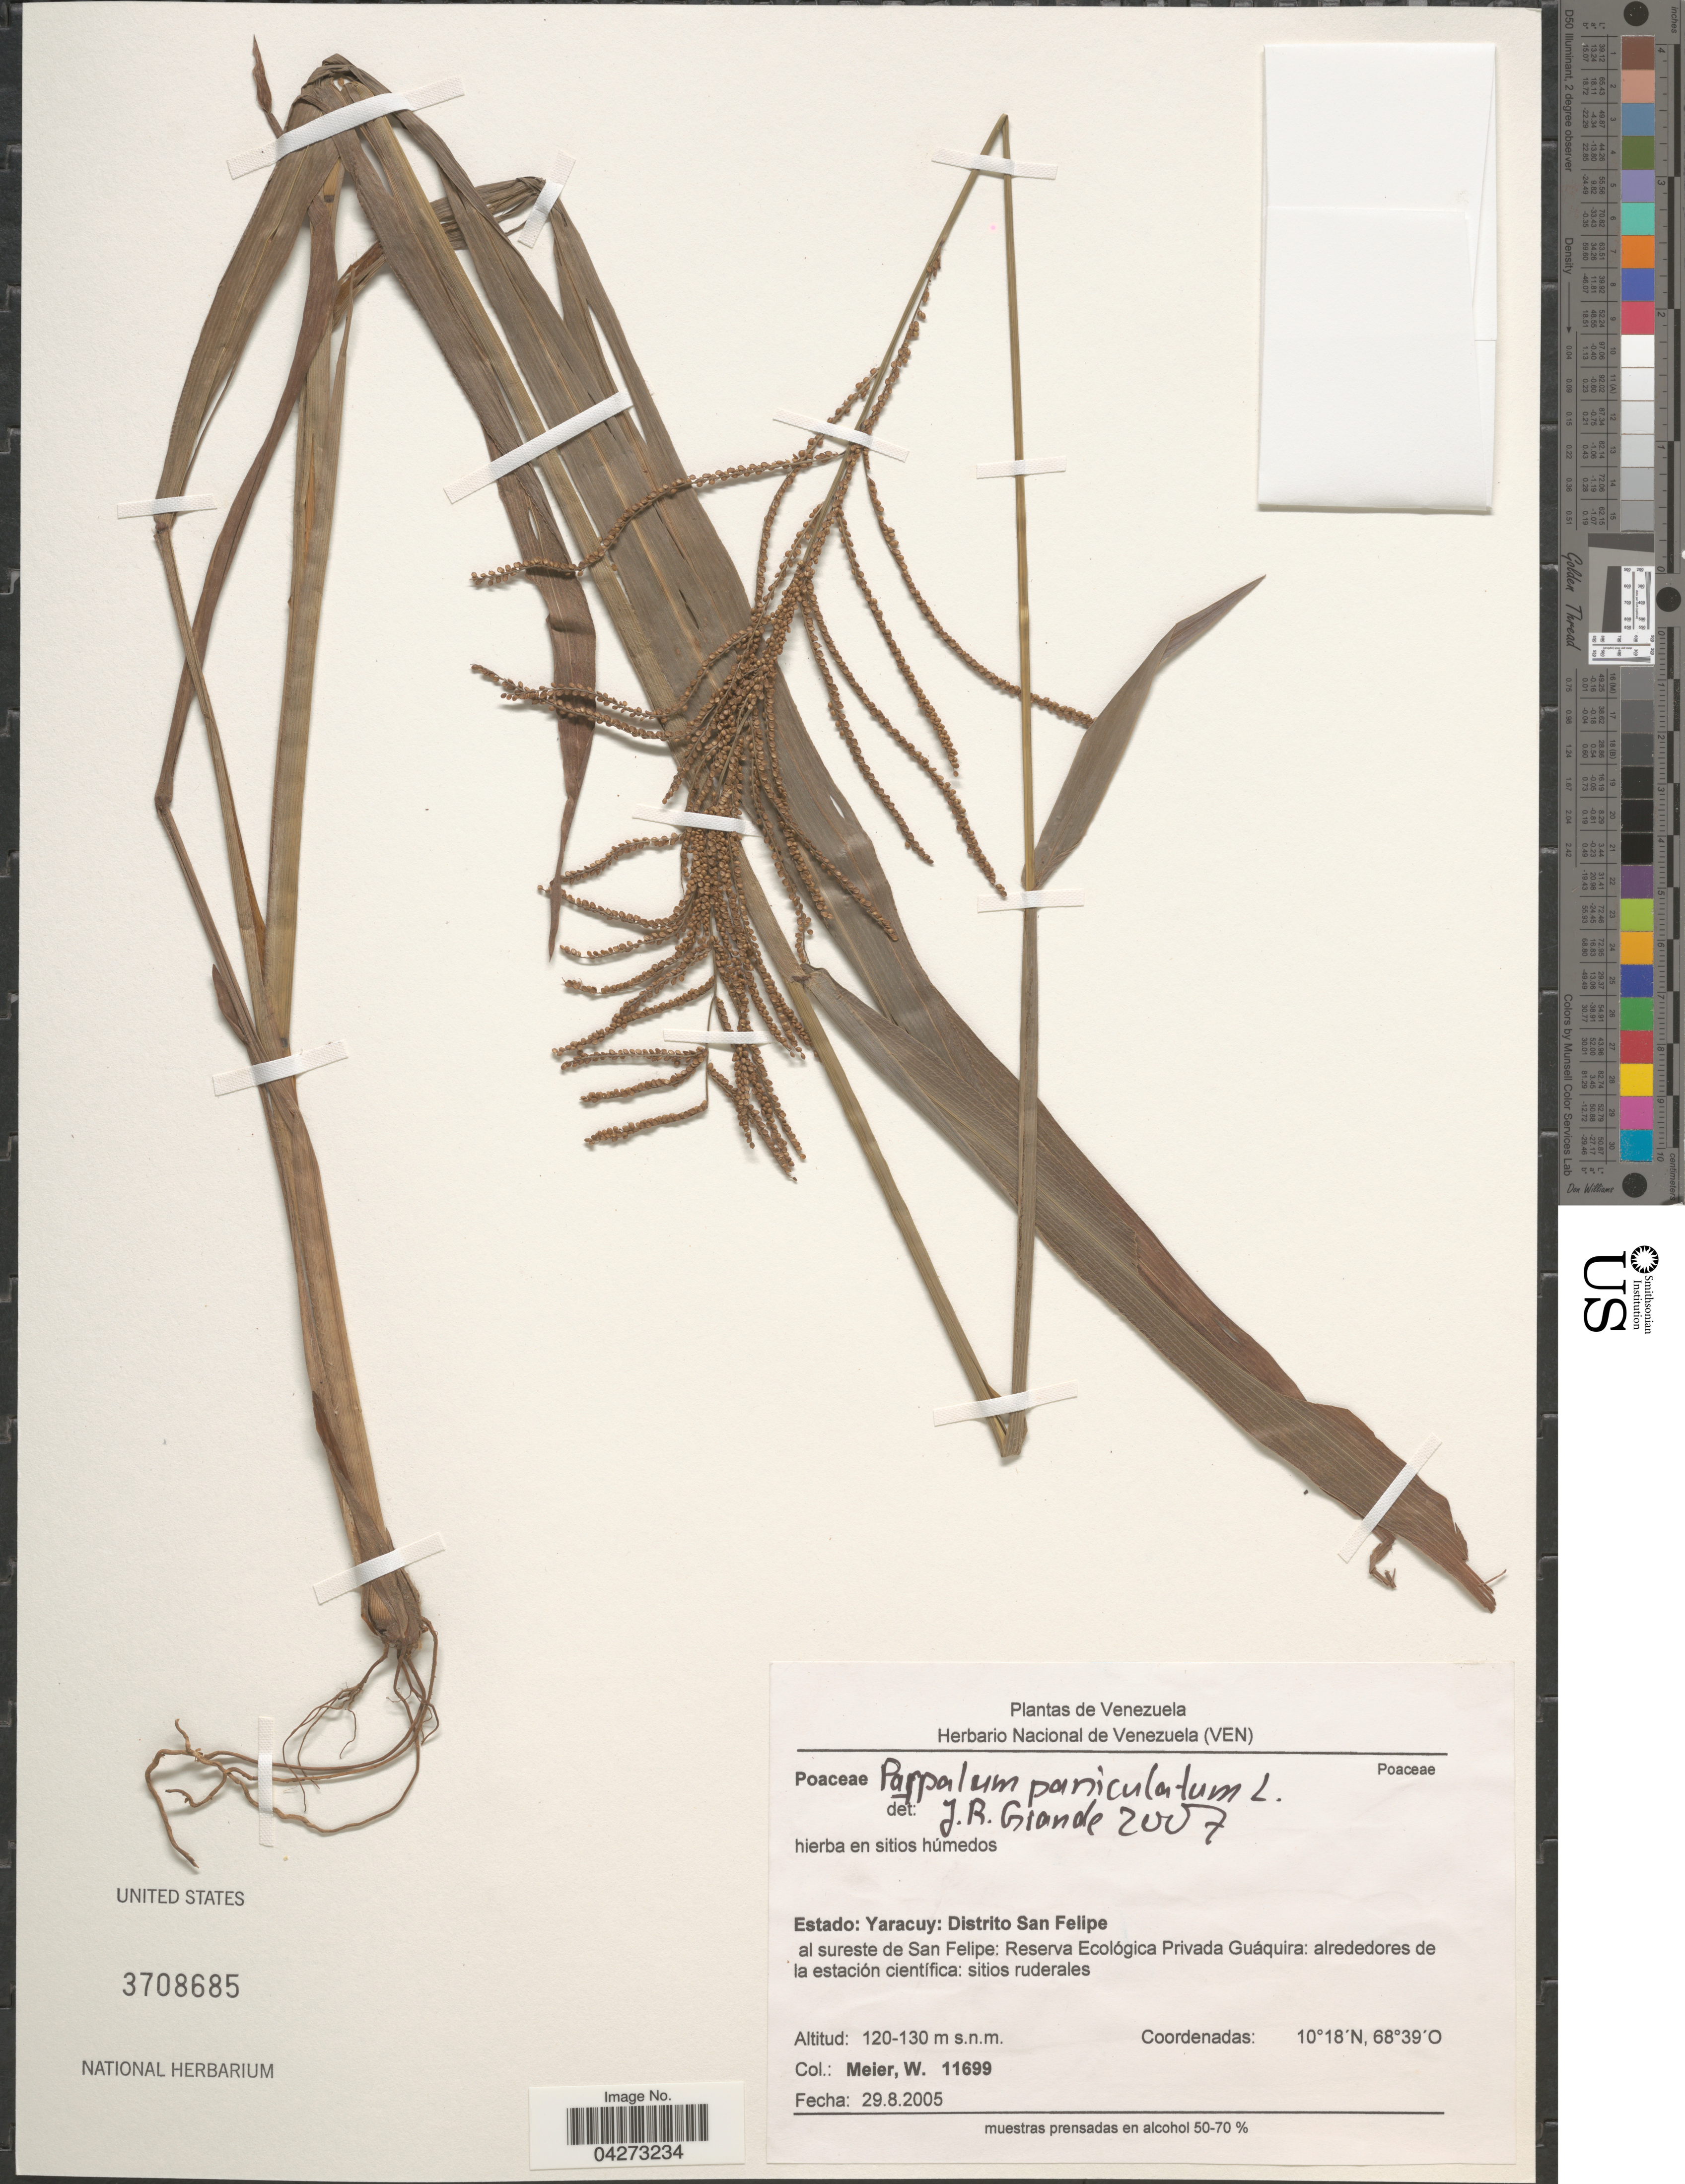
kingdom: Plantae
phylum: Tracheophyta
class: Liliopsida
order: Poales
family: Poaceae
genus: Paspalum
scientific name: Paspalum paniculatum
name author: L.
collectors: W. Meier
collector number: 11699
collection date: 2005-08-29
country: Venezuela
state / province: Yaracuy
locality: Distrito San Felipe al sureste de San Felipe: Reserva Ecológica Privada Guáquira: alrededores de la estación científica.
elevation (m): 120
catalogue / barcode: US 3708685